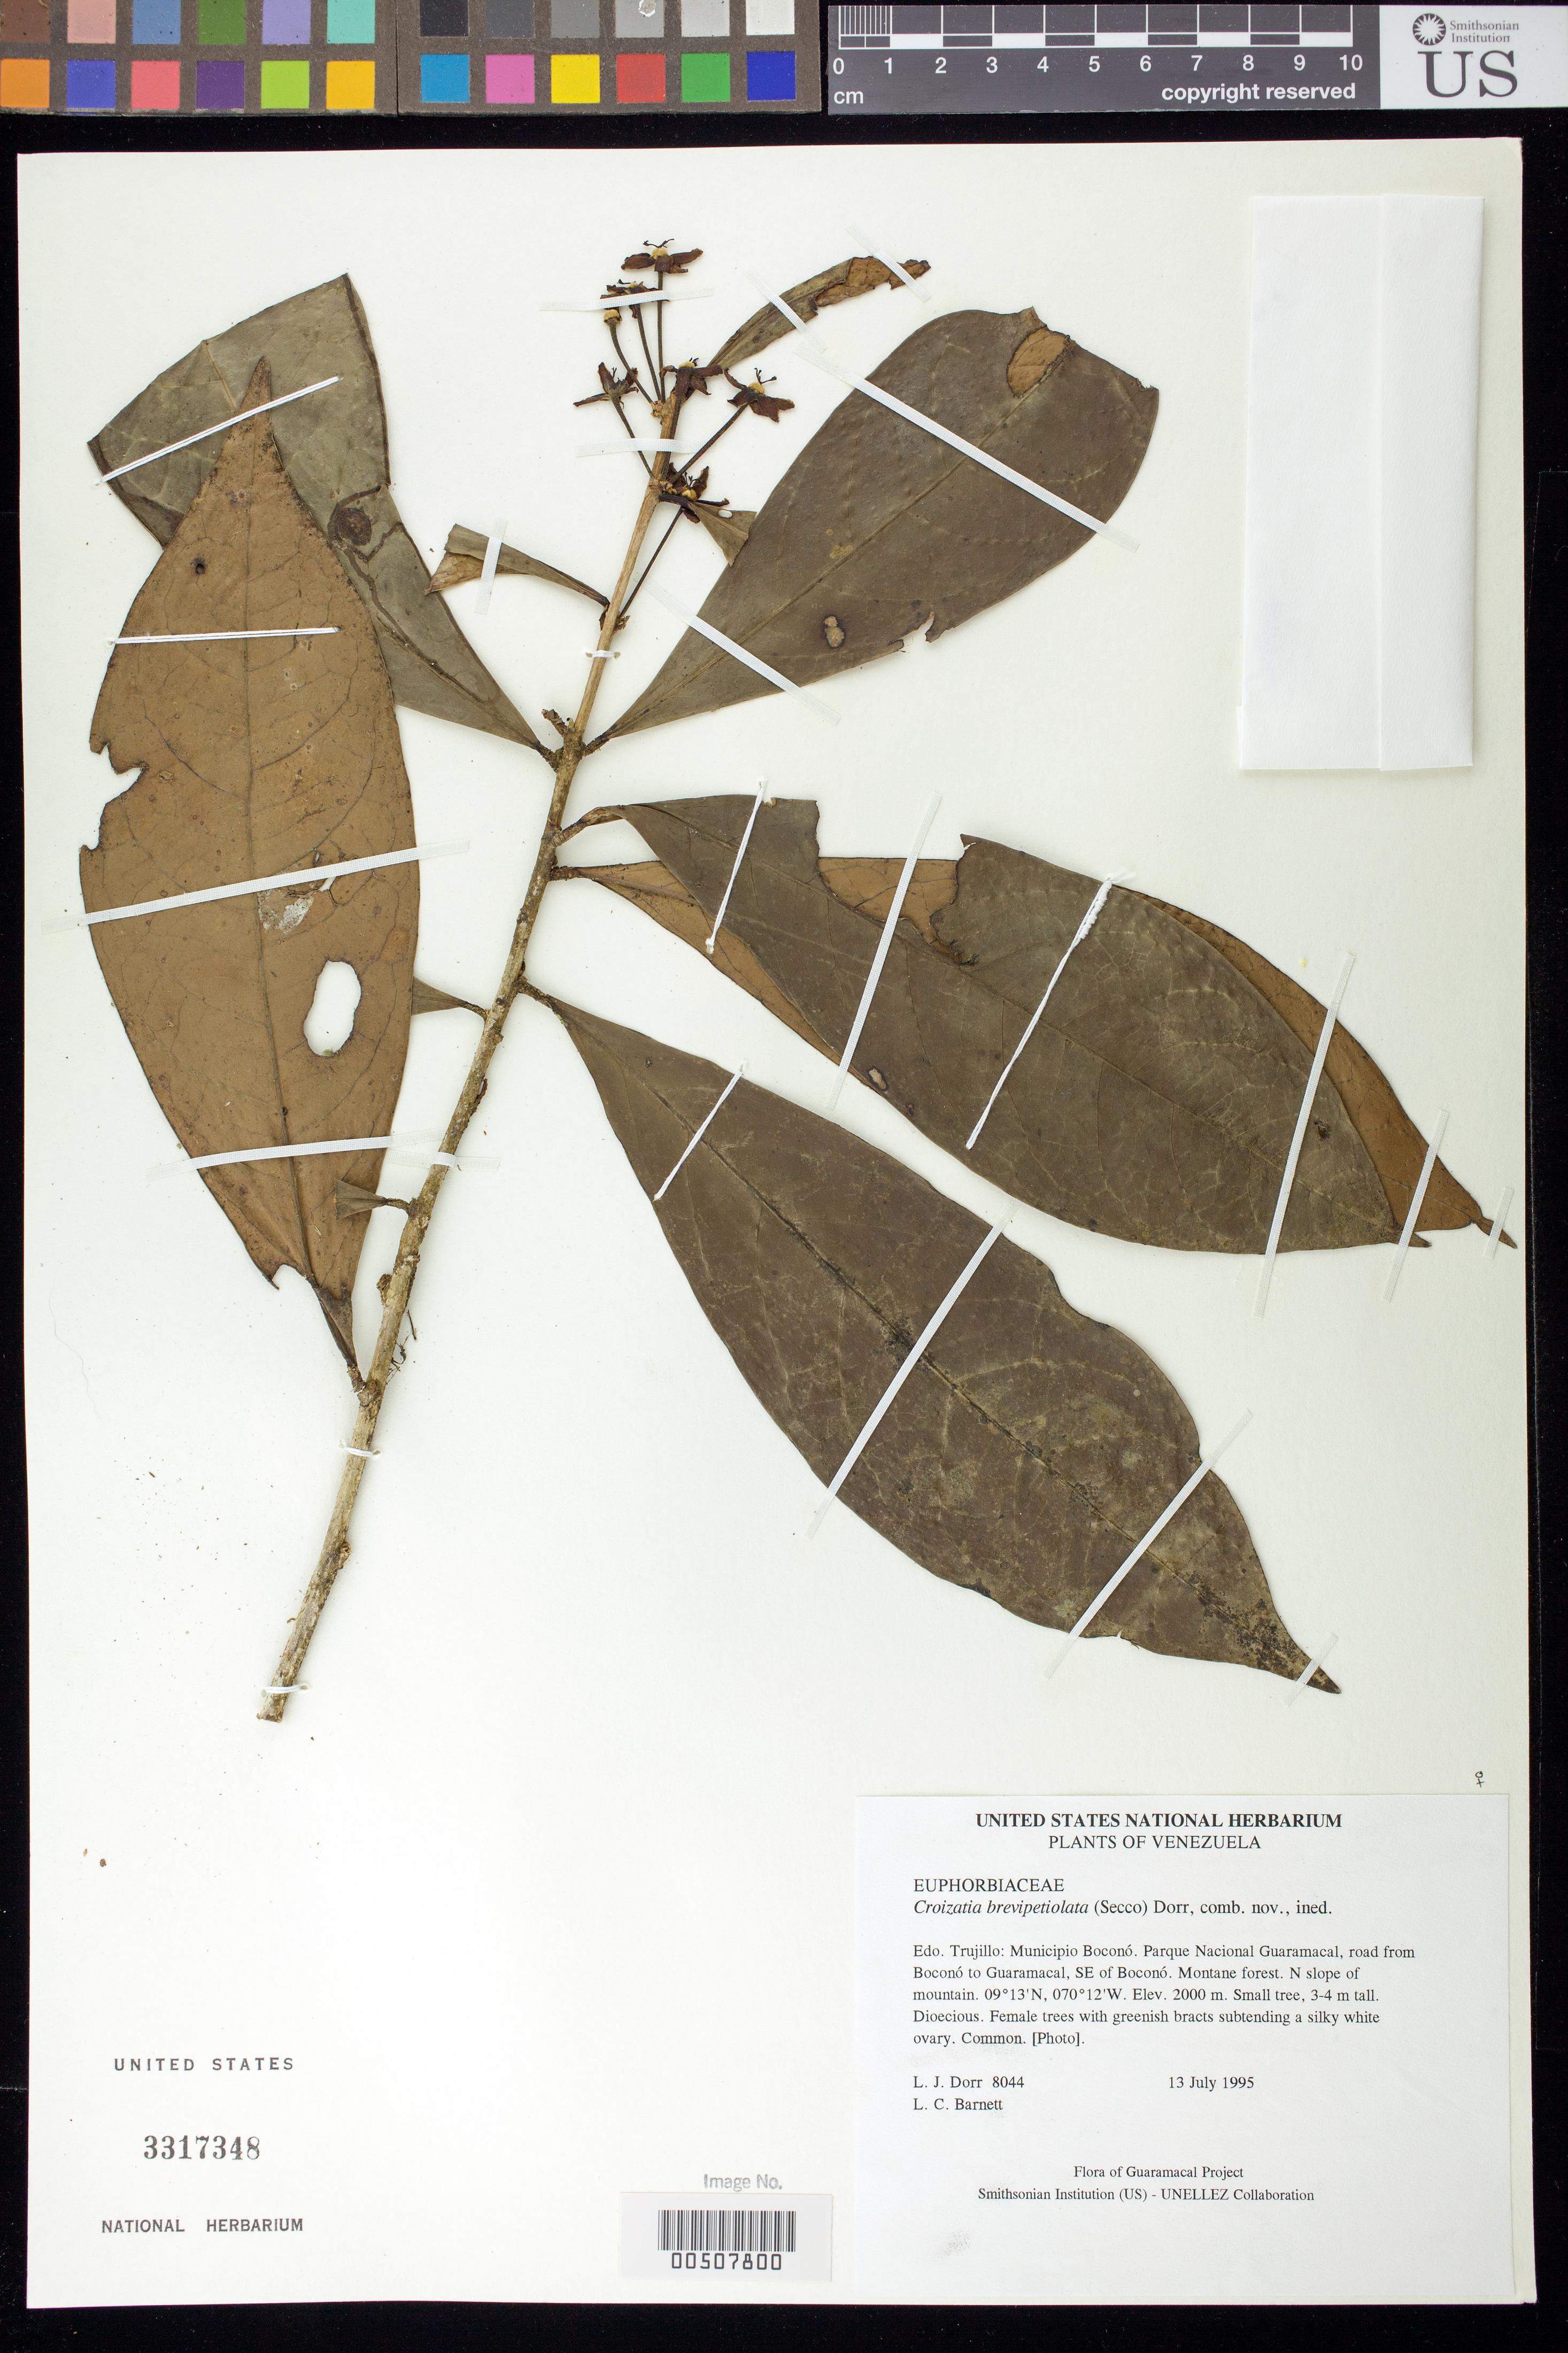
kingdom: Plantae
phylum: Tracheophyta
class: Magnoliopsida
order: Malpighiales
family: Phyllanthaceae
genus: Croizatia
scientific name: Croizatia brevipetiolata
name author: (Secco) Dorr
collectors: L. J. Dorr & L. C. Barnett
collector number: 8044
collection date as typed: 13 Jul 1995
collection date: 1995-07-13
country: Venezuela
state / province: Trujillo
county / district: Boconó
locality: Parque Nacional Guaramacal, road from Boconó to Guaramacal, SE of Boconó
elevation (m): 2000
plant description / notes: K, NY, PORT, US, VEN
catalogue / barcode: US 3317348